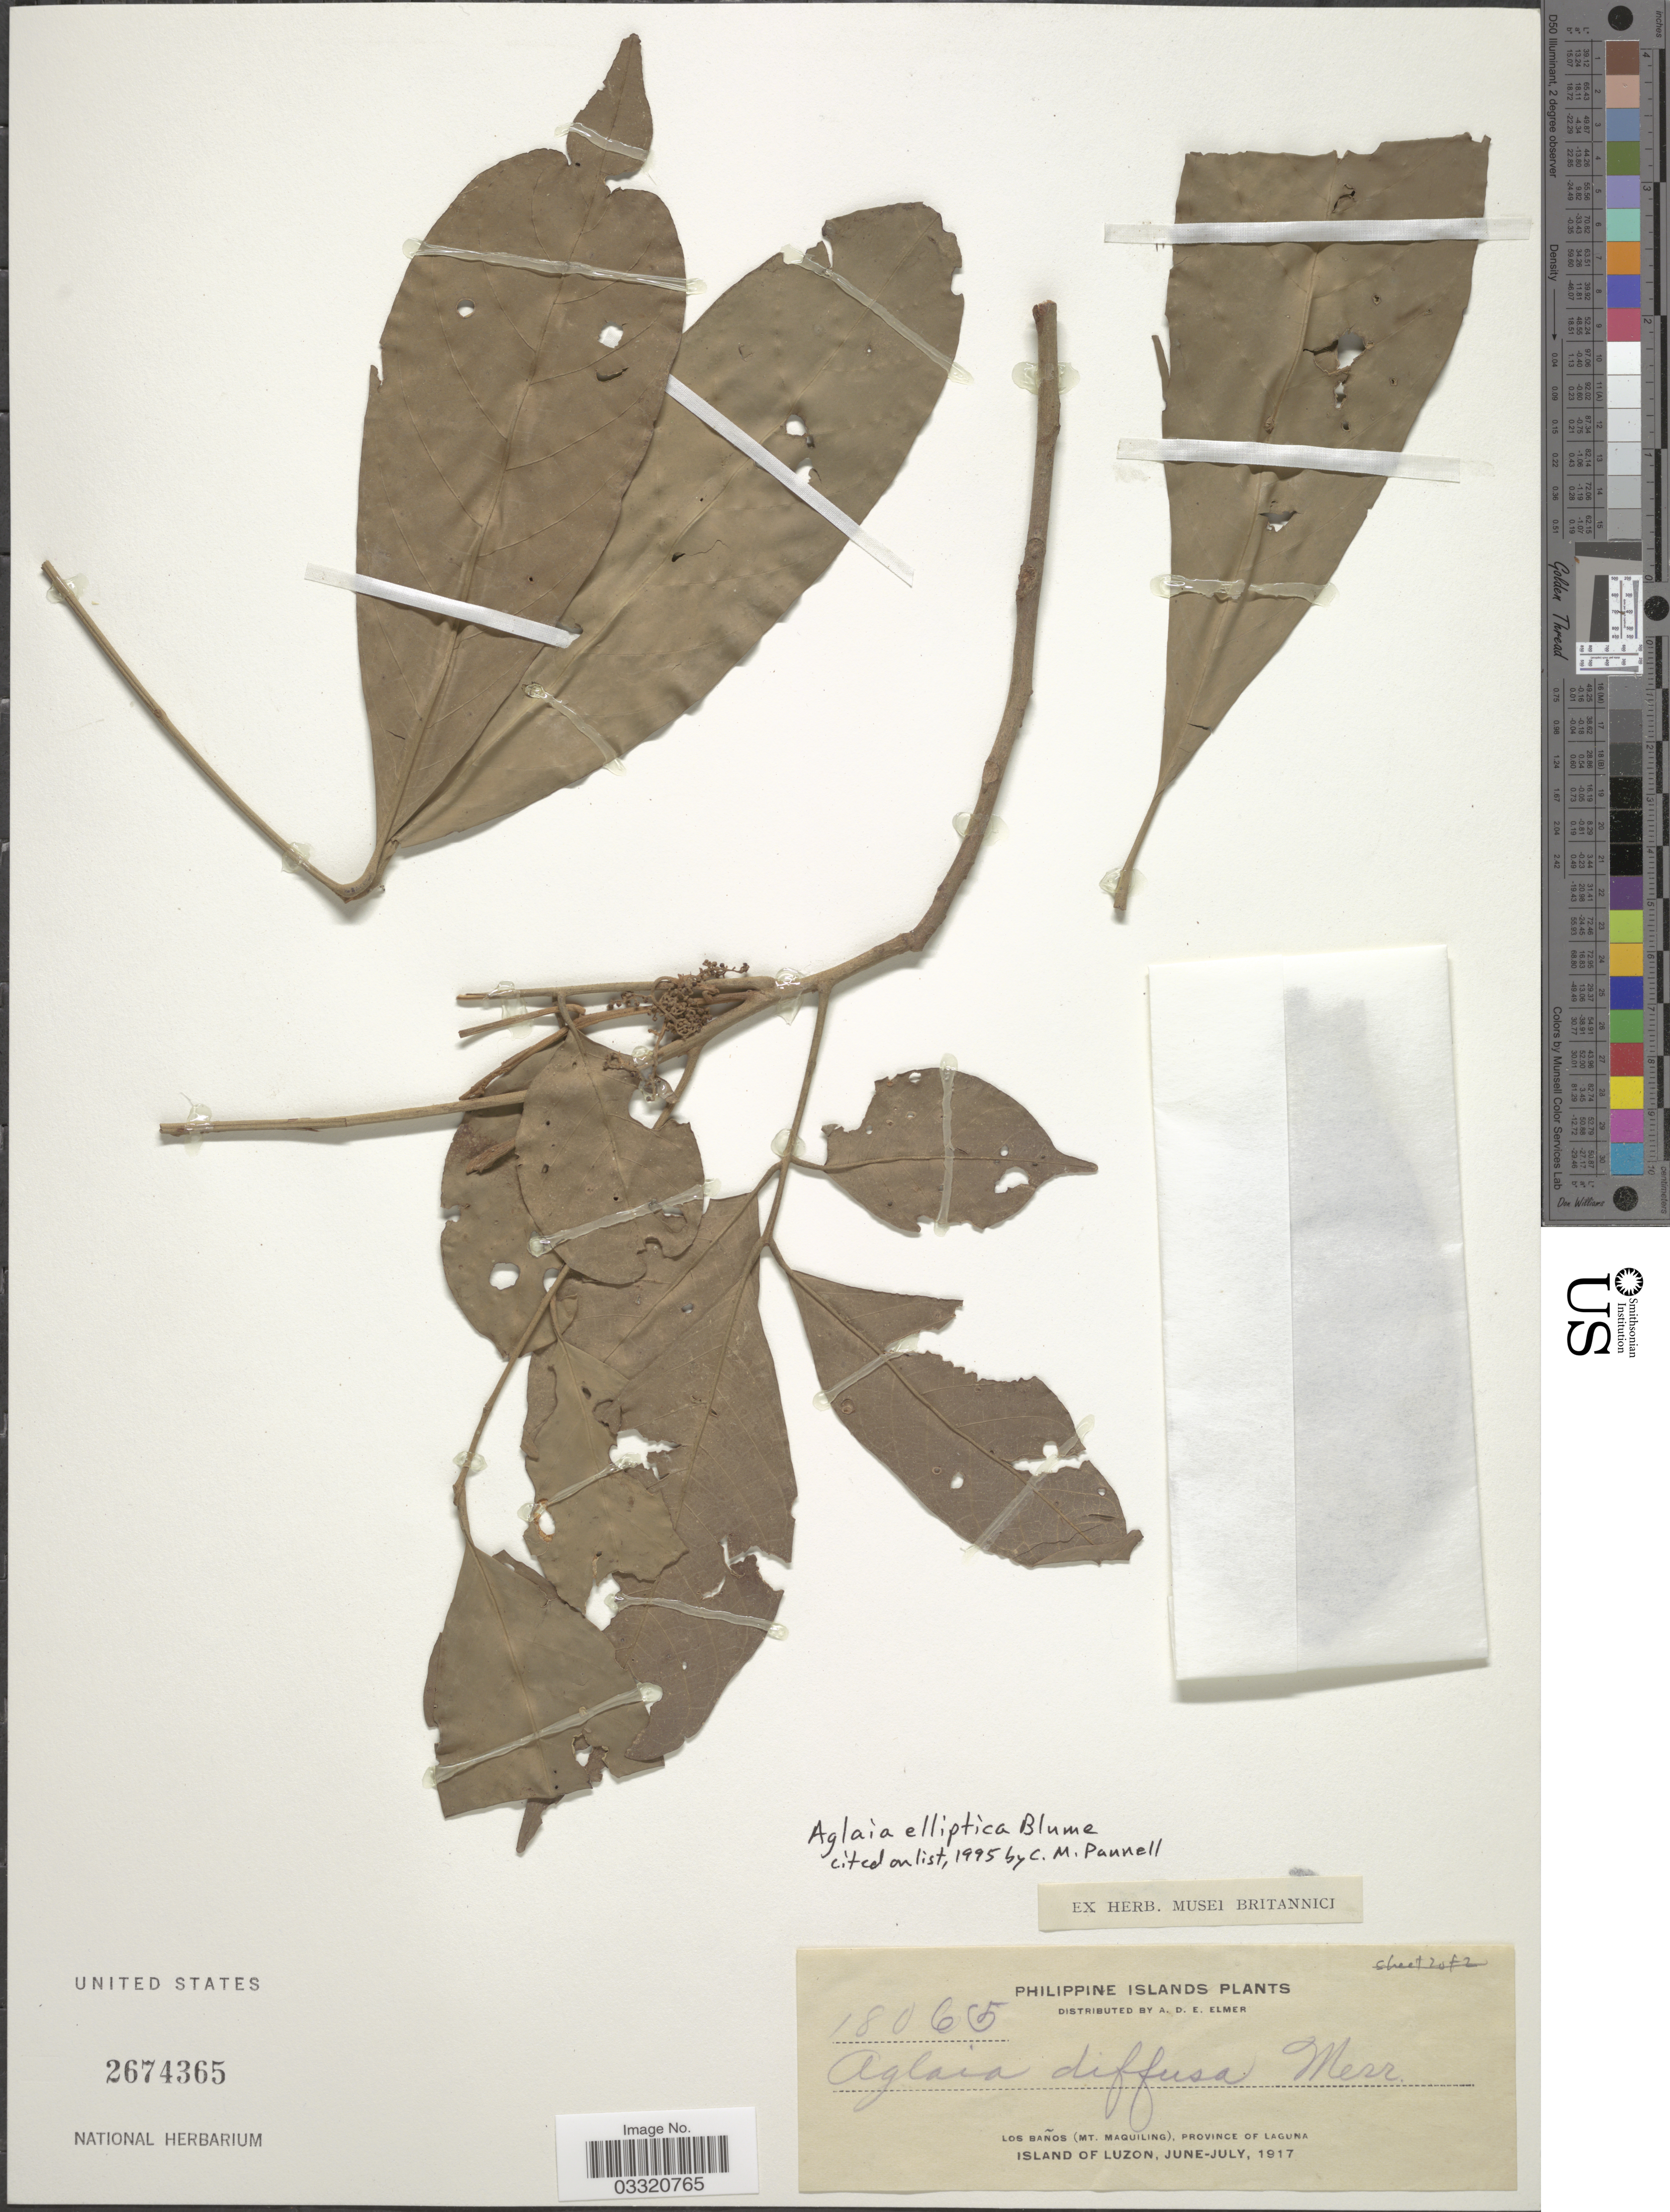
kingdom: Plantae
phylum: Tracheophyta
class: Magnoliopsida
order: Sapindales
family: Meliaceae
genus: Aglaia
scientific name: Aglaia elliptica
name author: Blume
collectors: A. D. E. Elmer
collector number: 18065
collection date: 1917-06/1917-07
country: Philippines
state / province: Calabarzon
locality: Los Baños (Mt. Maquiling), Province of Laguna. Island of Luzon.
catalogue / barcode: US 2674365